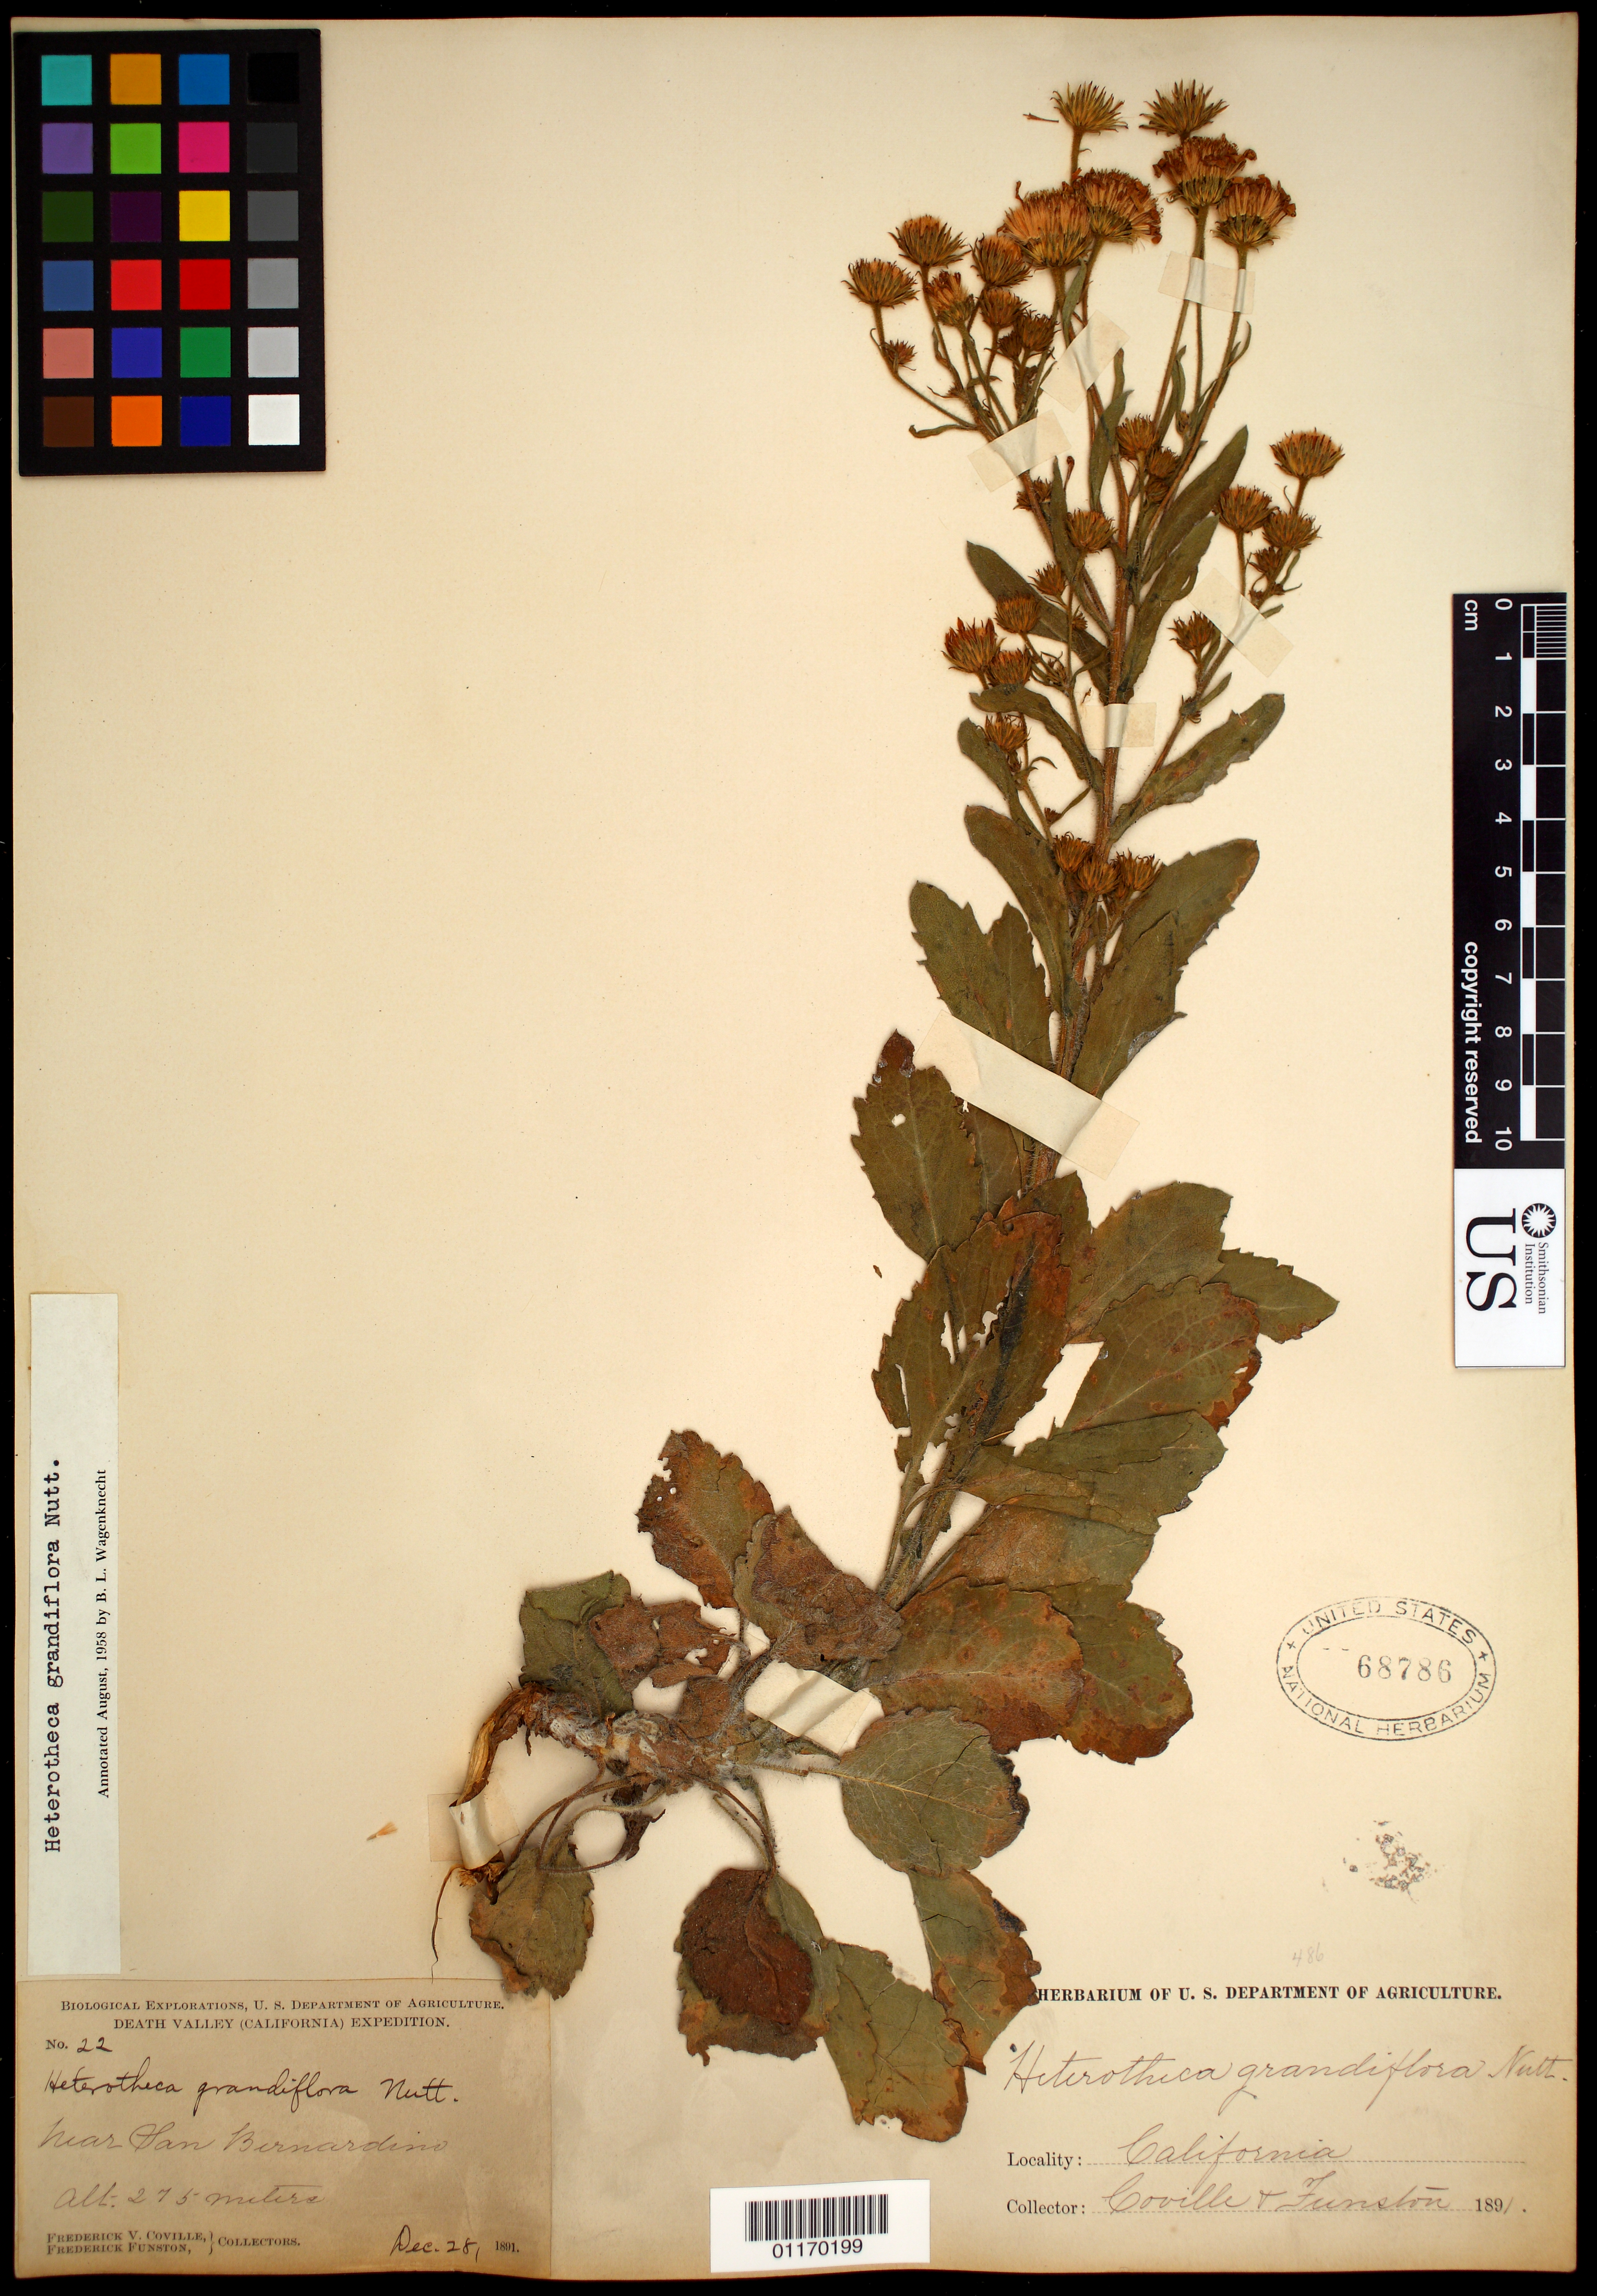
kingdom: Plantae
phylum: Tracheophyta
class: Magnoliopsida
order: Asterales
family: Asteraceae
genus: Heterotheca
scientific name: Heterotheca grandiflora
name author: Nutt.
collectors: F. V. Coville & F. Funston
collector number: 22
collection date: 1891-12-28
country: United States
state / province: California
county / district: San Bernardino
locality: Near San Bernardino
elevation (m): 275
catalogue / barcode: US 68786